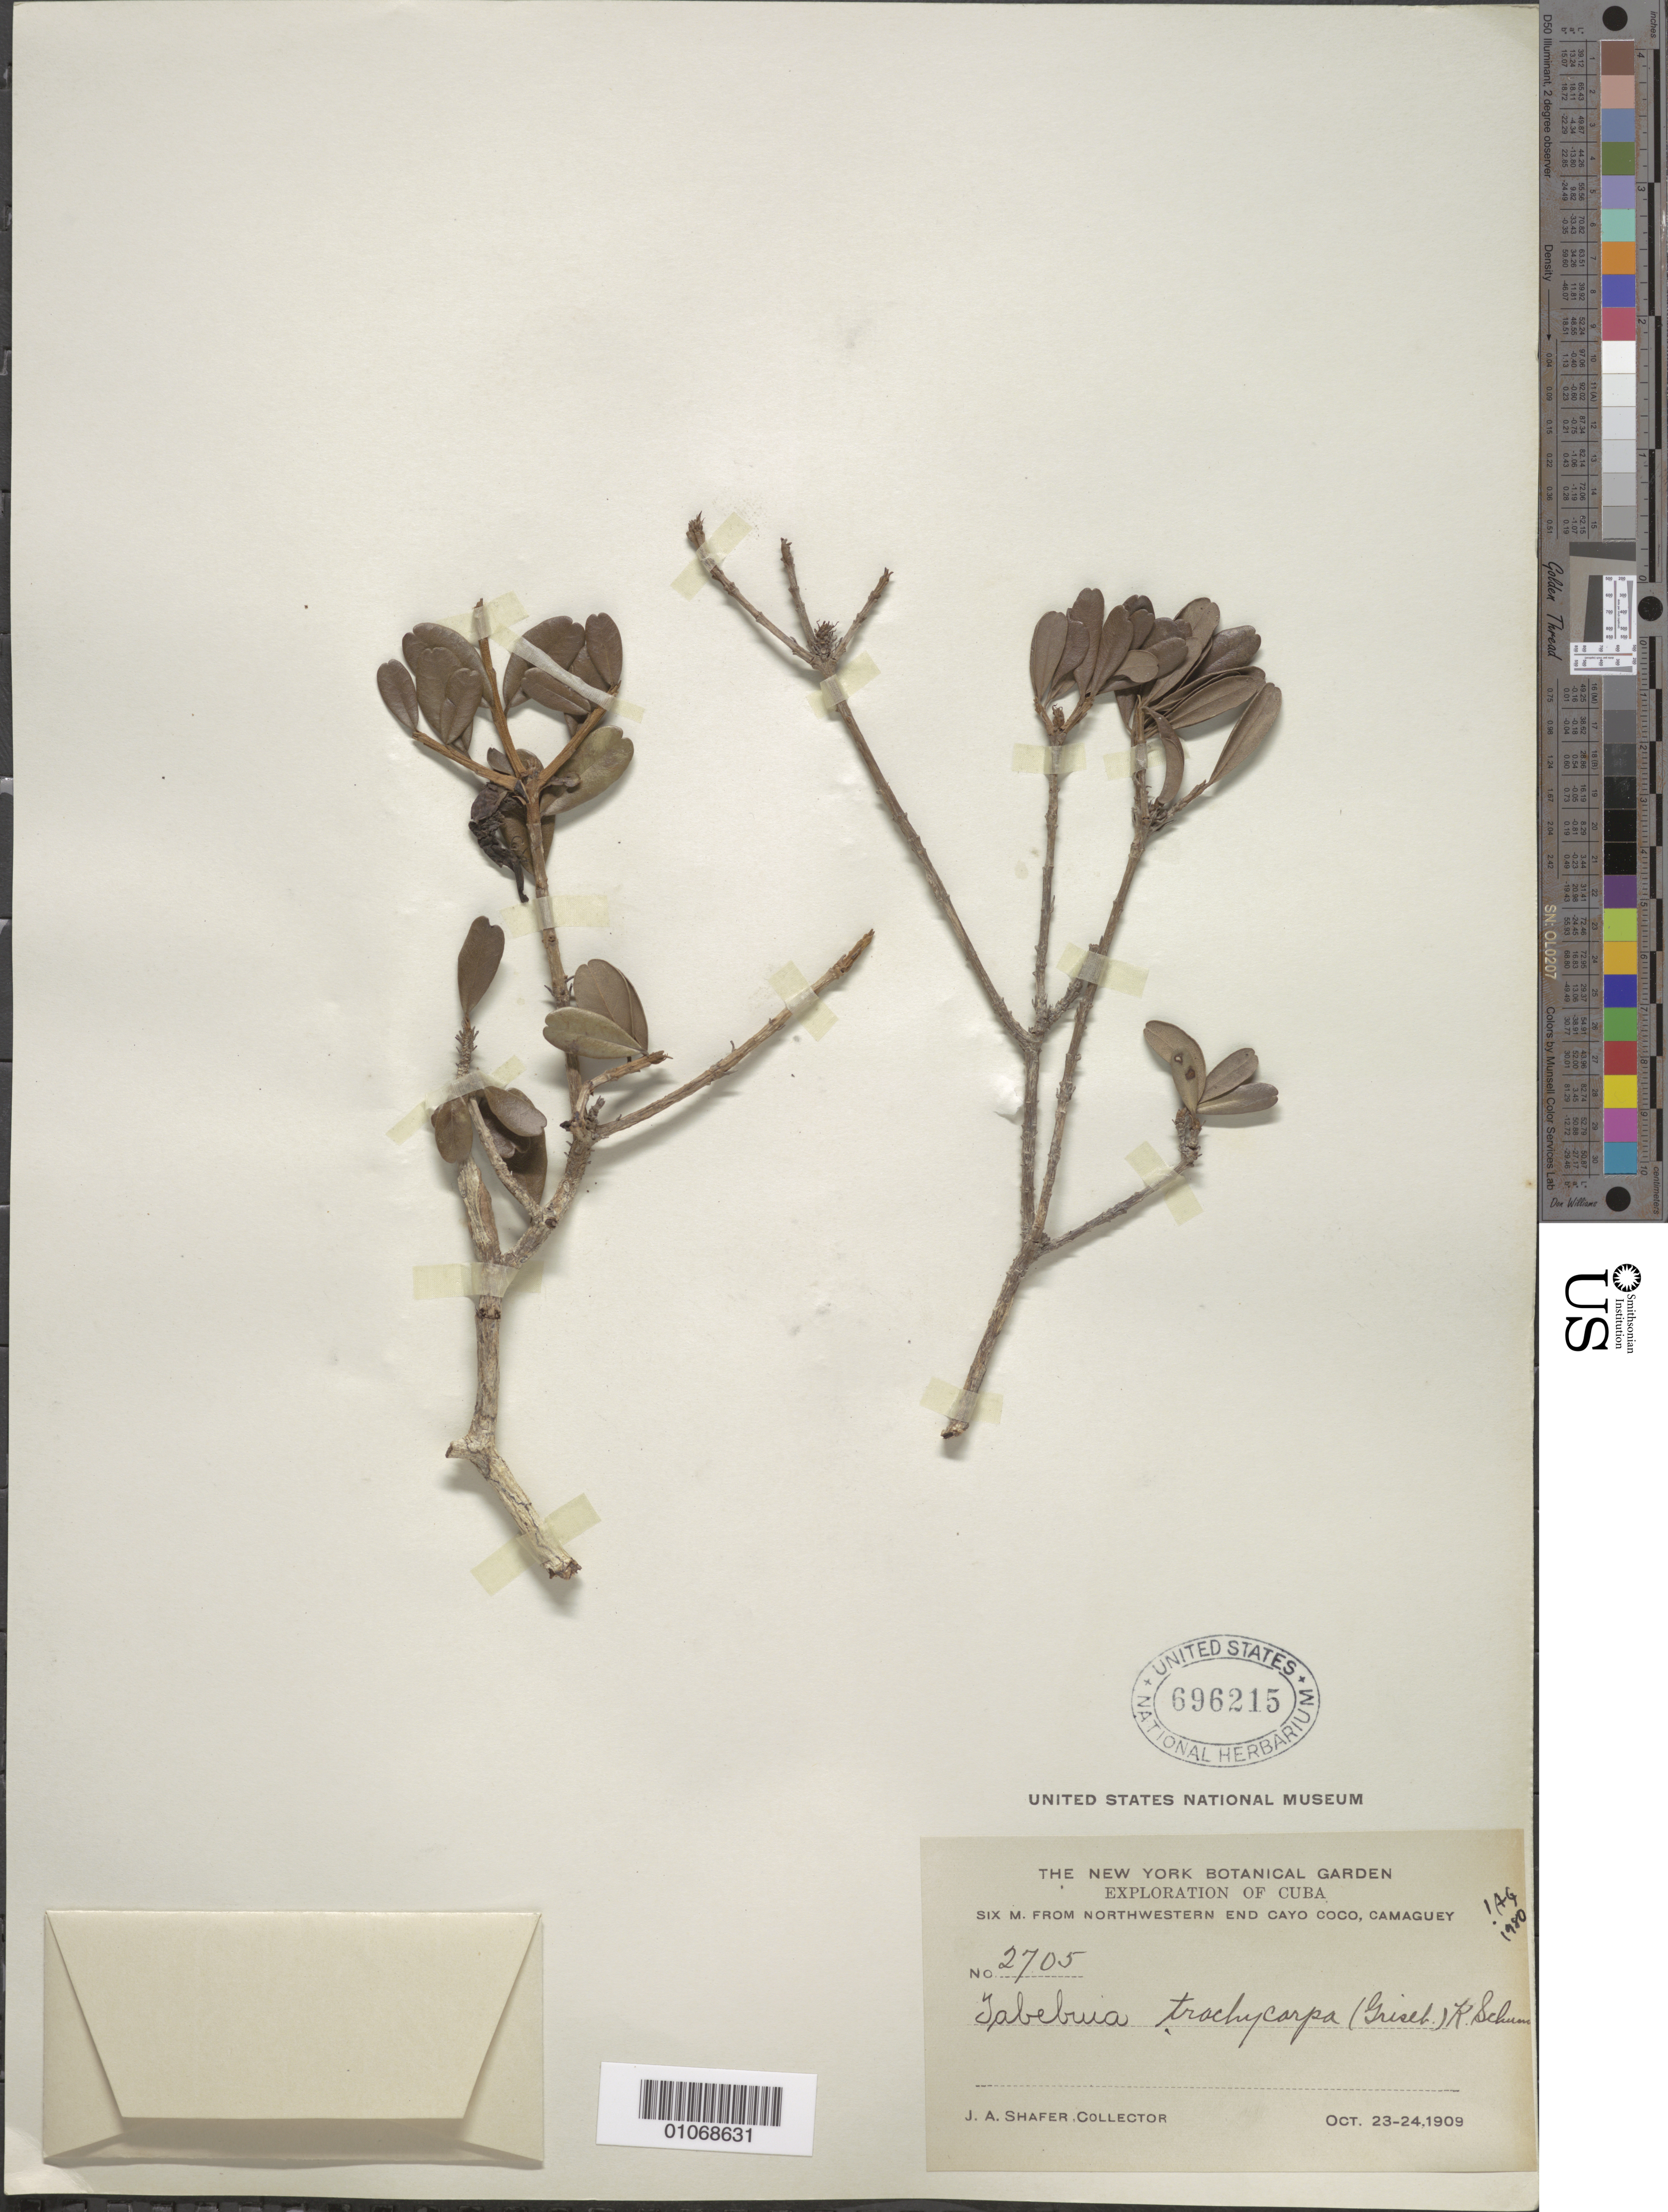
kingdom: Plantae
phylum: Tracheophyta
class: Magnoliopsida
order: Lamiales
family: Bignoniaceae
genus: Tabebuia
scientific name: Tabebuia trachycarpa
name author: (Griseb.) K. Schum.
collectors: J. A. Shafer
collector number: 2705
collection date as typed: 23 Oct 1909 to 24 Oct 1909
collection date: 1909-10-23/1909-10-24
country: Cuba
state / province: Camagüey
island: Cuba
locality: Camagüey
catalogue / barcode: US 696215